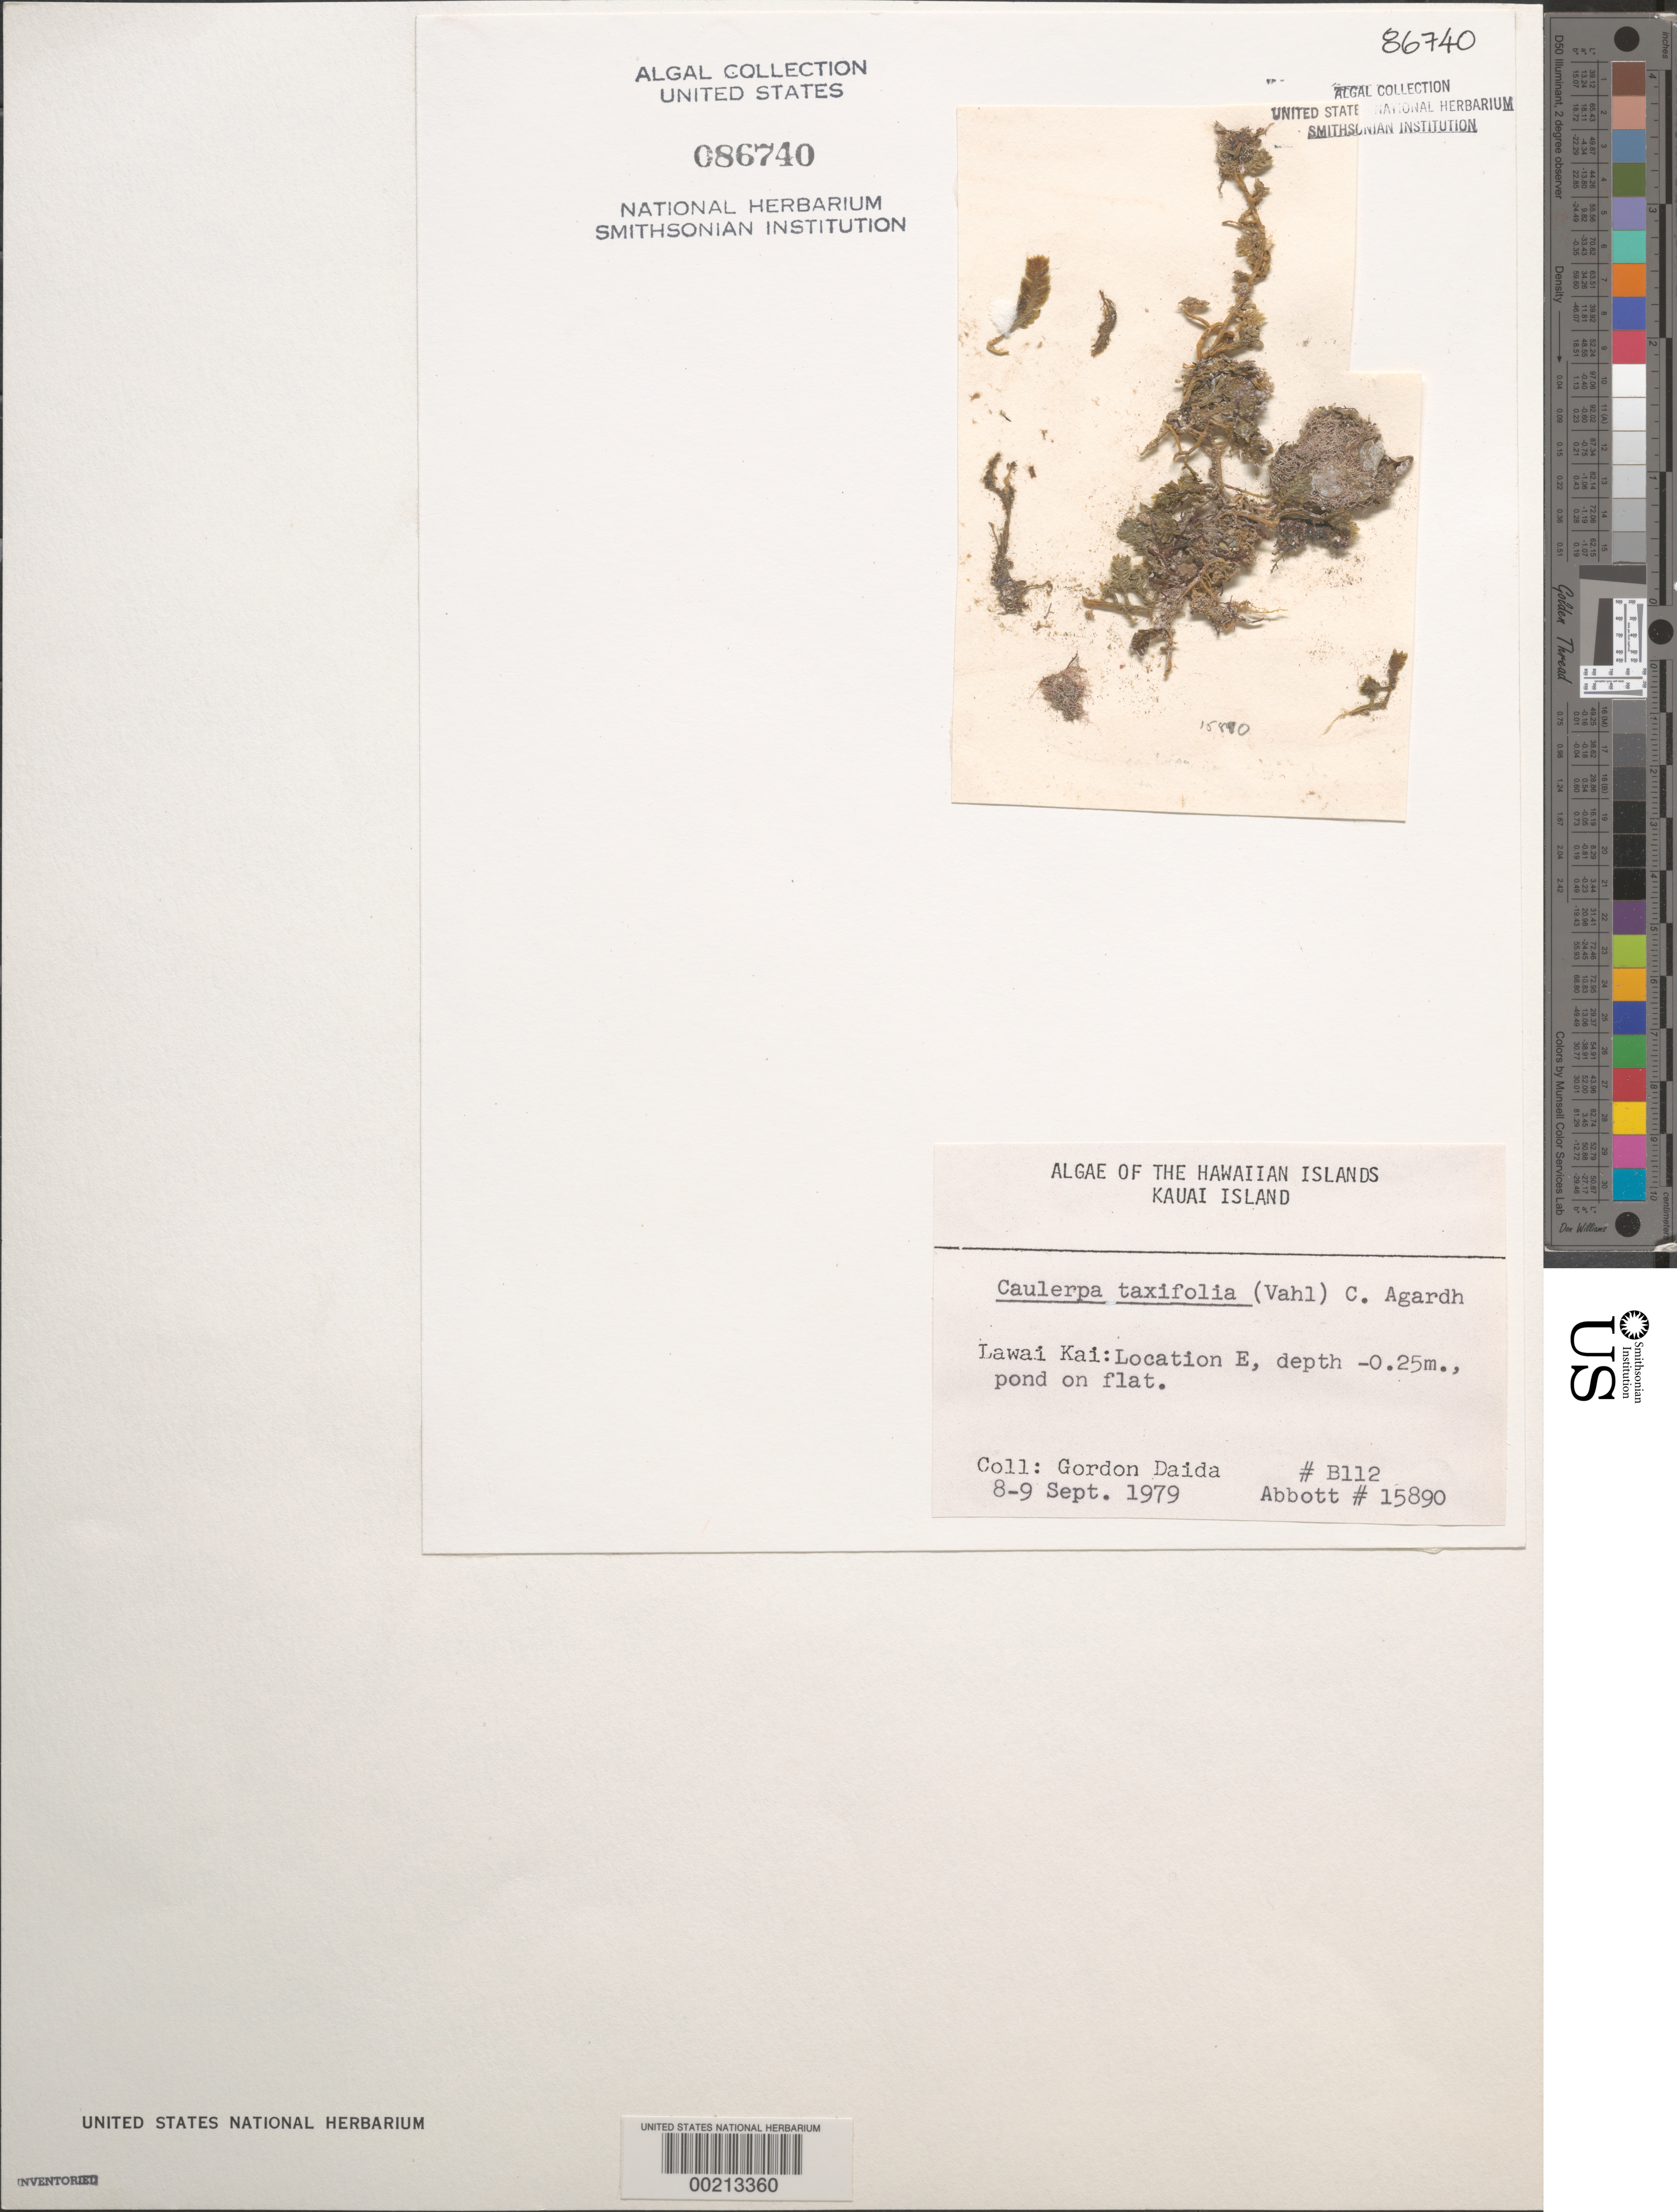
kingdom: Plantae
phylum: Chlorophyta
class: Ulvophyceae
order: Bryopsidales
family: Caulerpaceae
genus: Caulerpa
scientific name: Caulerpa taxifolia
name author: (M. Vahl) C. Agardh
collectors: G. Daida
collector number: B112 & IAA 15890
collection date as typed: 08 Sep 1979 to 09 Sep 1979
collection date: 1979-09-08/1979-09-09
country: United States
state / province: Hawaii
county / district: Kaui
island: Kaua'i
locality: Lawai Kai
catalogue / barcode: US 86740